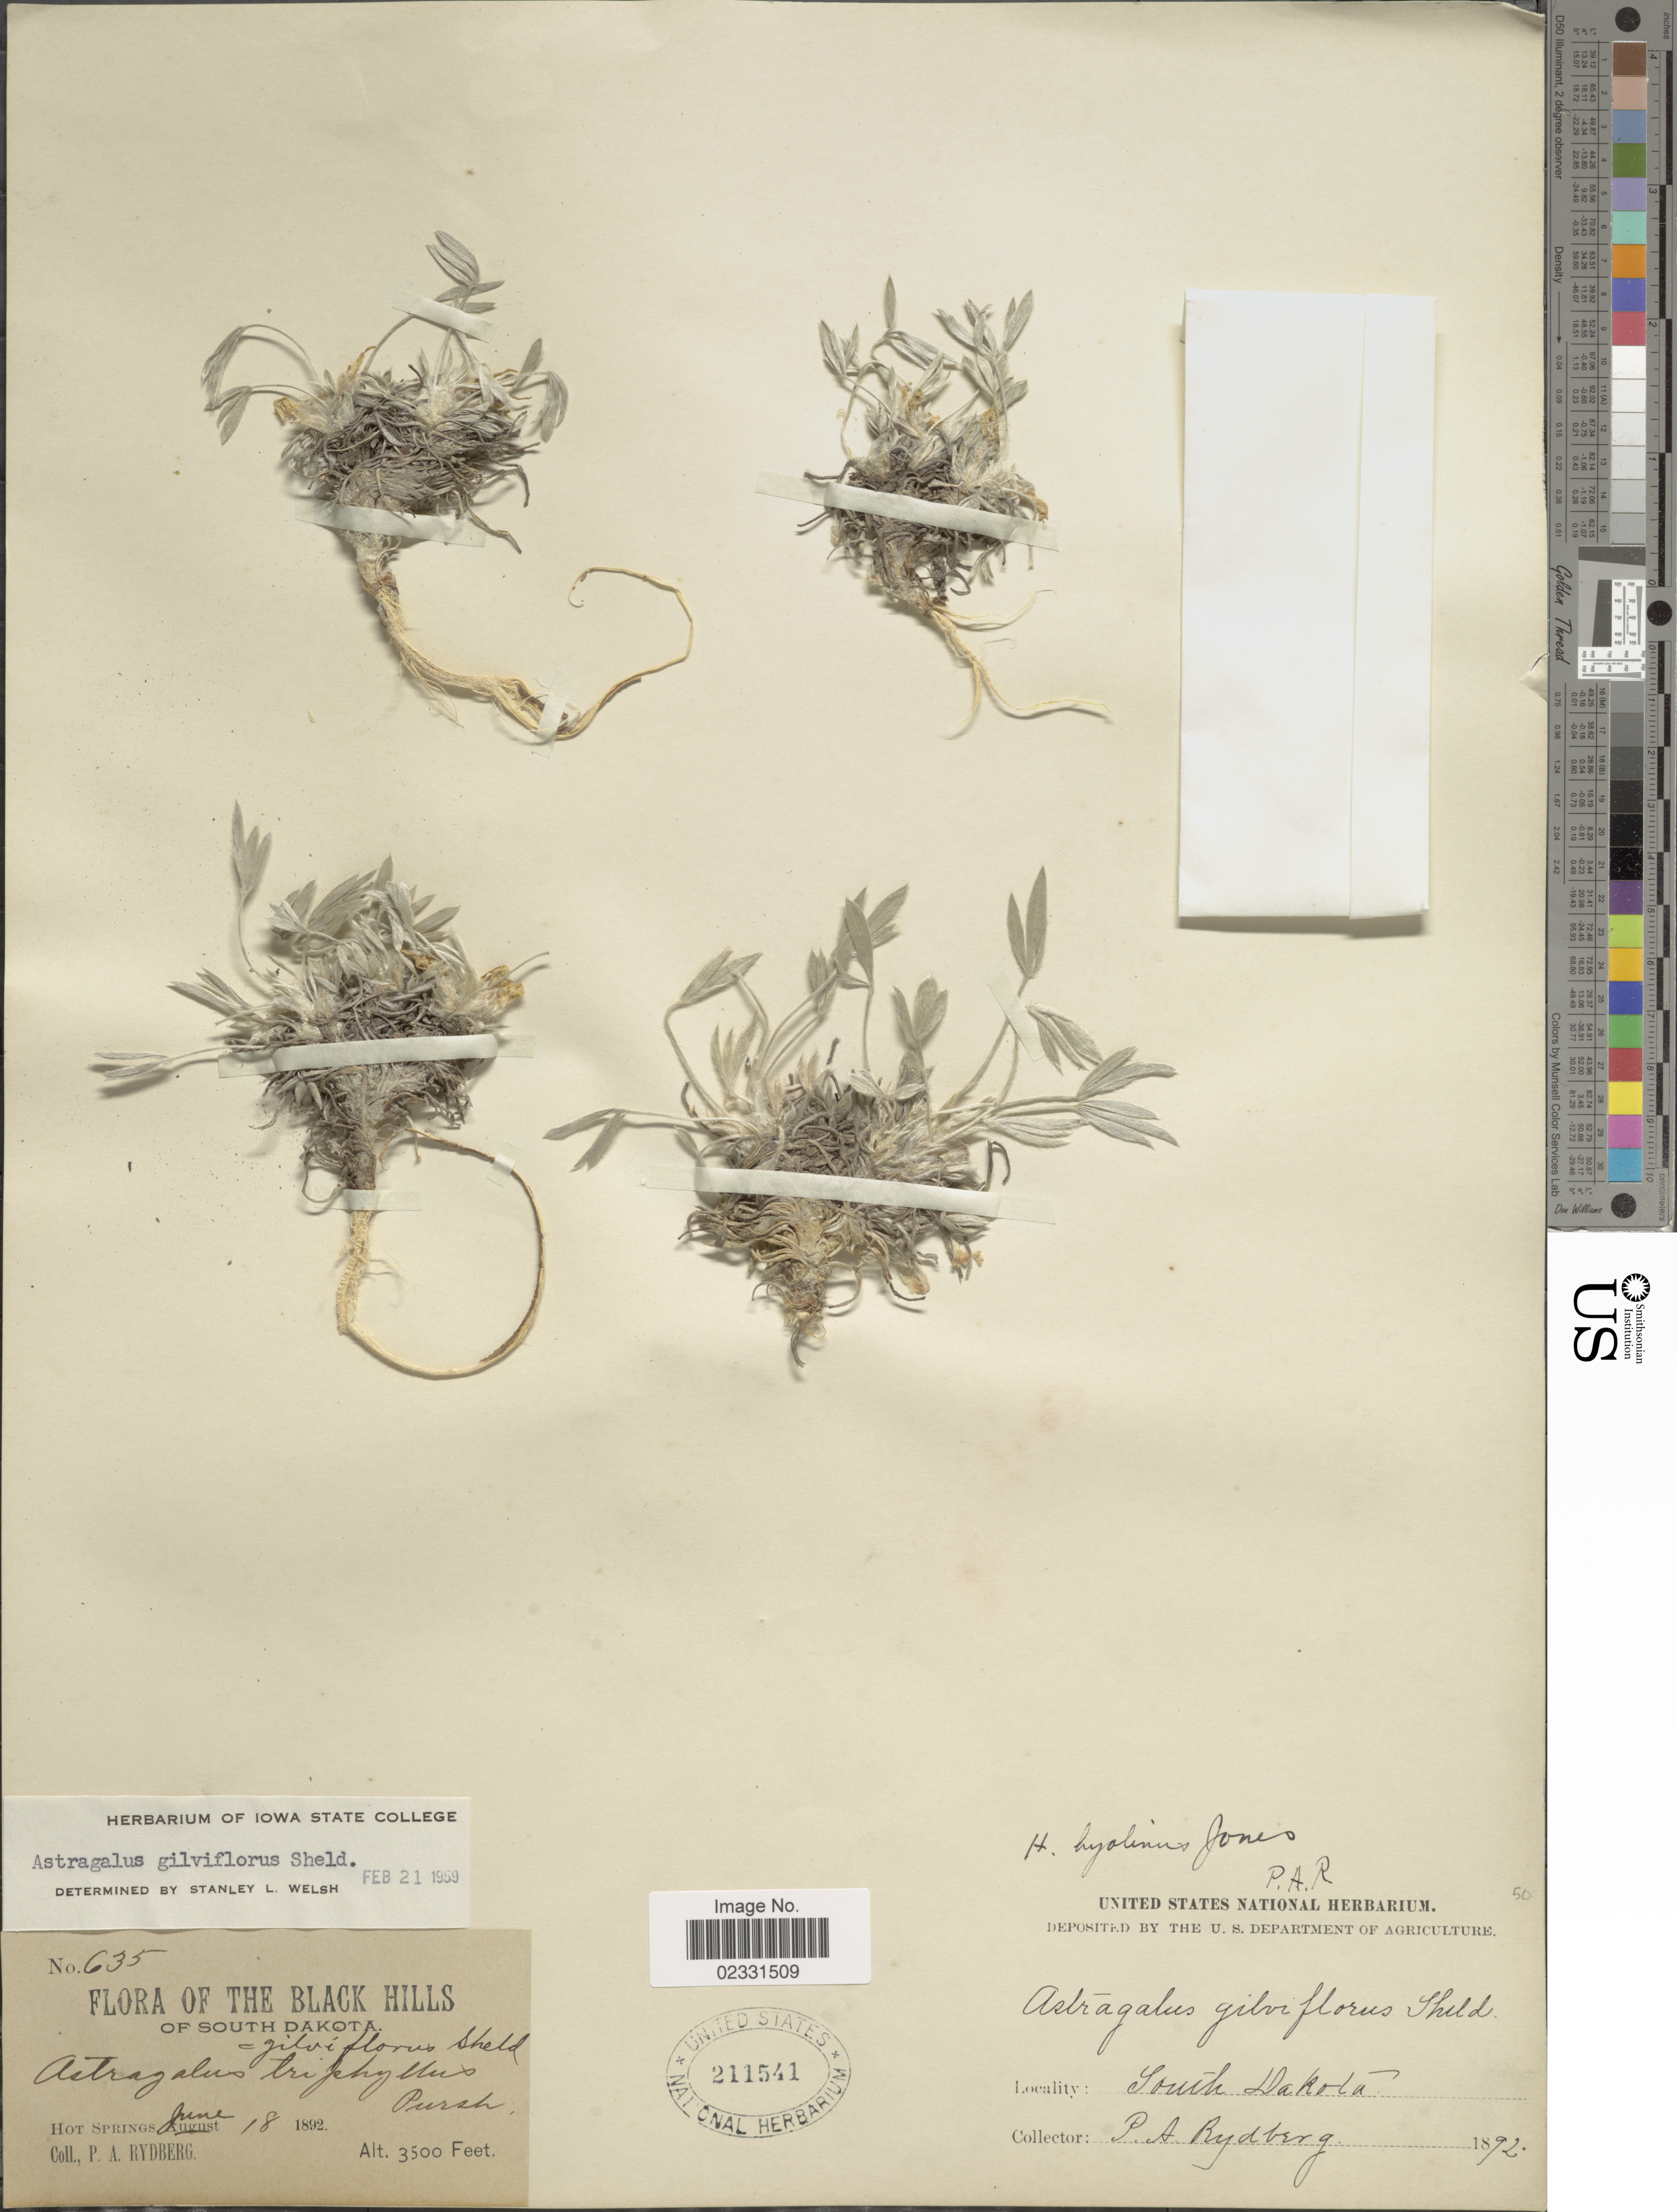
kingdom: Plantae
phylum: Tracheophyta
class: Magnoliopsida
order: Fabales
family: Fabaceae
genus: Astragalus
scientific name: Astragalus gilviflorus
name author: E. Sheld.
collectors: P. A. Rydberg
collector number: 635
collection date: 1892-06-18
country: United States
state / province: South Dakota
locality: The Black Hills of South Dakota, Hot Springs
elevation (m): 1067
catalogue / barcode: US 211541